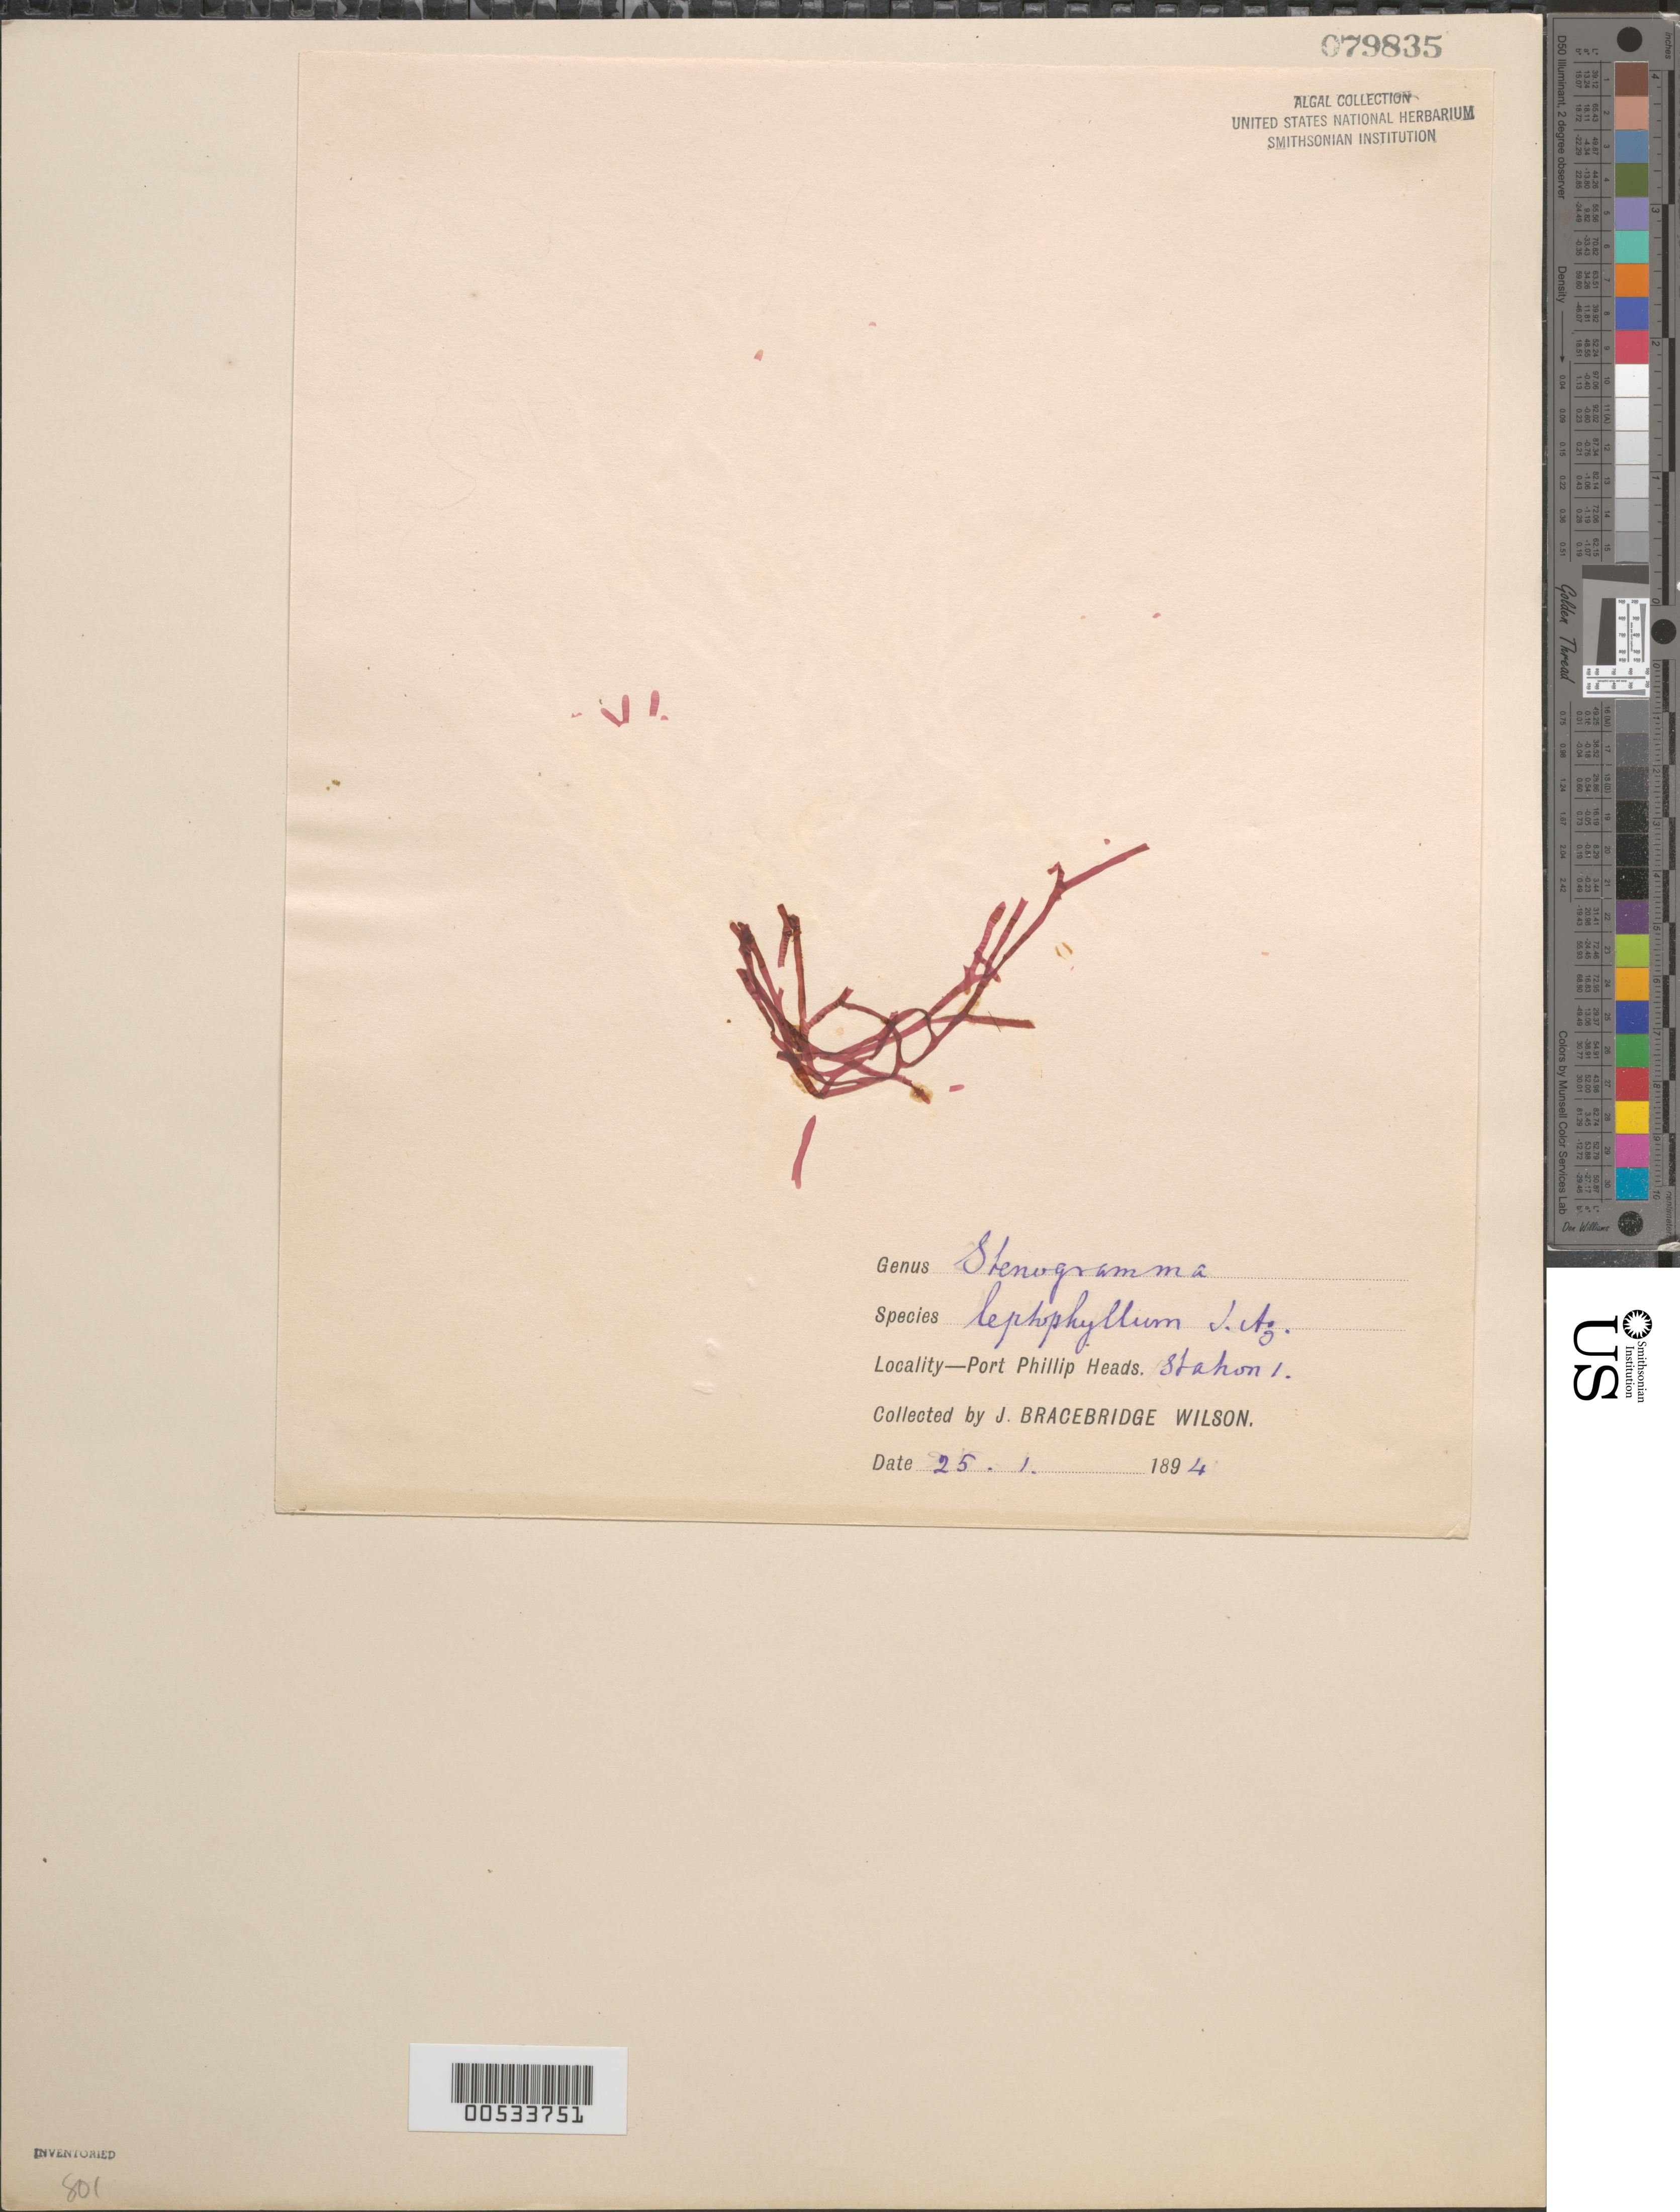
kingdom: Plantae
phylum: Rhodophyta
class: Florideophyceae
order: Gigartinales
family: Phyllophoraceae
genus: Stenogramma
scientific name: Stenogramma leptophyllum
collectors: J. B. Wilson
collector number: Station 1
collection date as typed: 25 Jan 1894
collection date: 1894-01-25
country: Australia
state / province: Victoria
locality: Port Phillip Heads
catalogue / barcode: US 79835